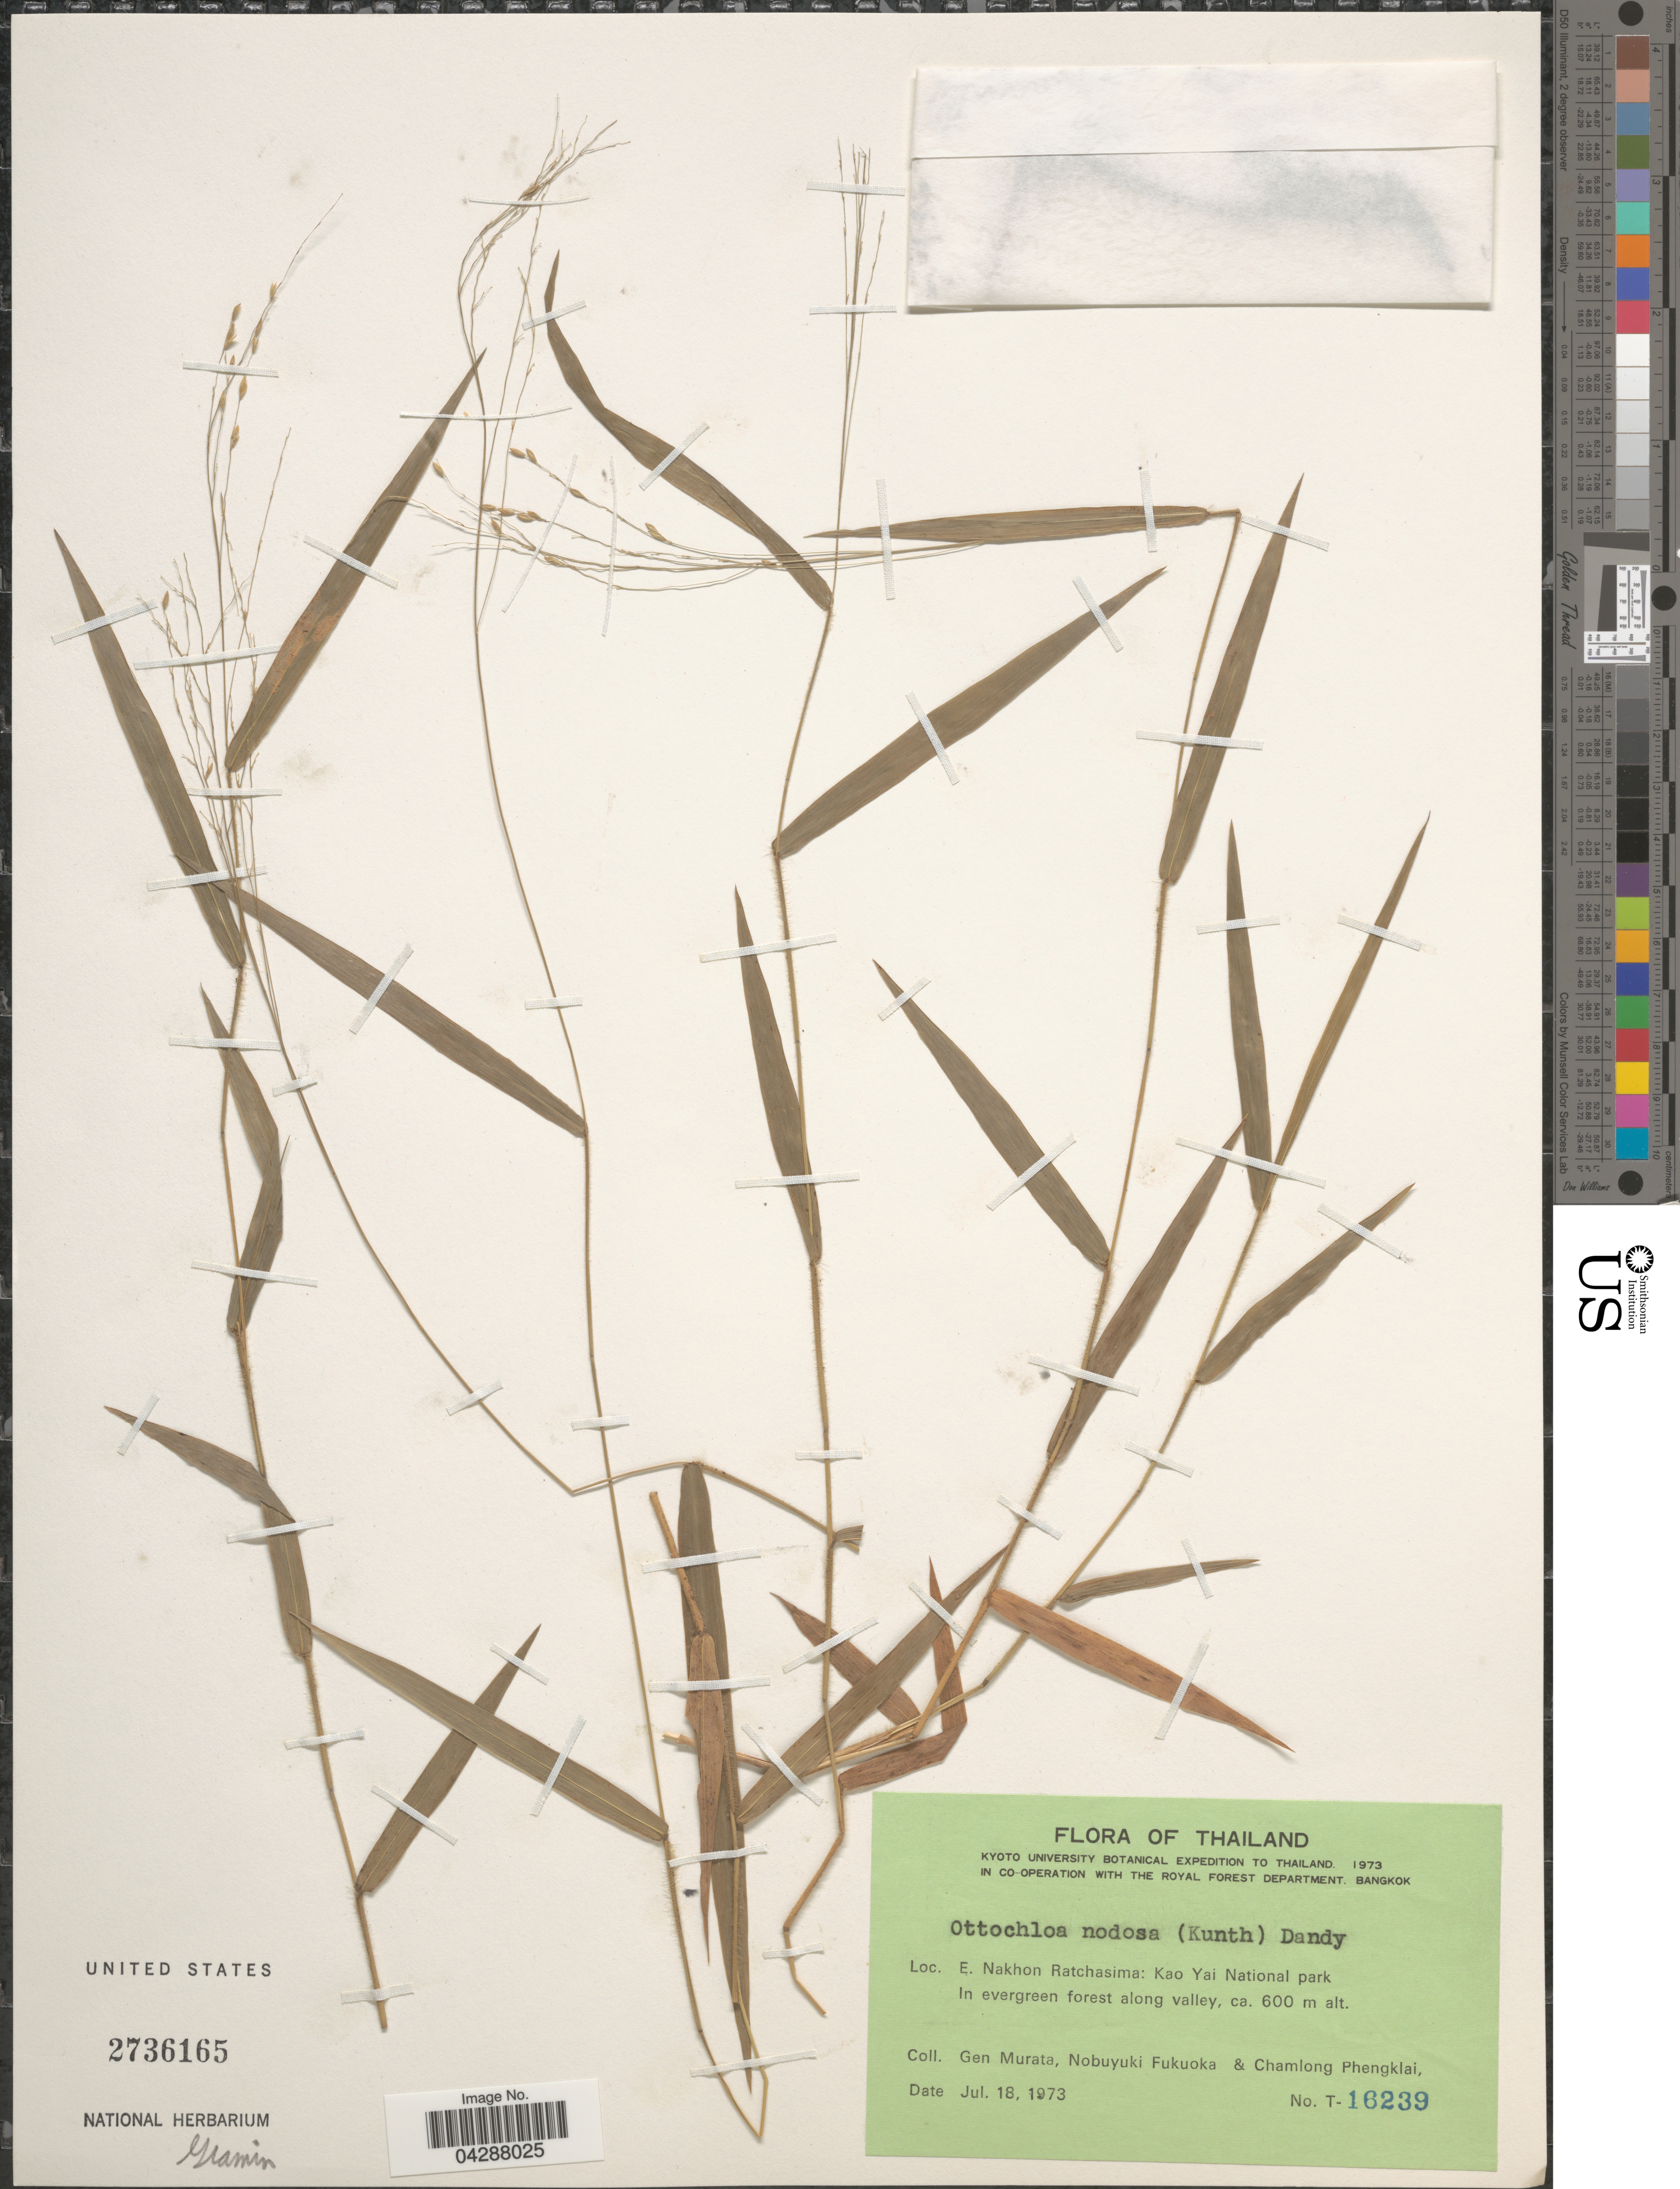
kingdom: Plantae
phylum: Tracheophyta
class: Liliopsida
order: Poales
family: Poaceae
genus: Ottochloa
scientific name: Ottochloa nodosa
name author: (Kunth) Dandy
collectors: G. Murata, N. Fukuoka & C. Phengklai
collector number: T-16239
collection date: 1973-07-18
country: Thailand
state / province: Nakhon Ratchasima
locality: E. Nakhon Ratchasima: Kao Yai National park. In evergreen forest along valley.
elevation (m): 600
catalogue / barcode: US 2736165